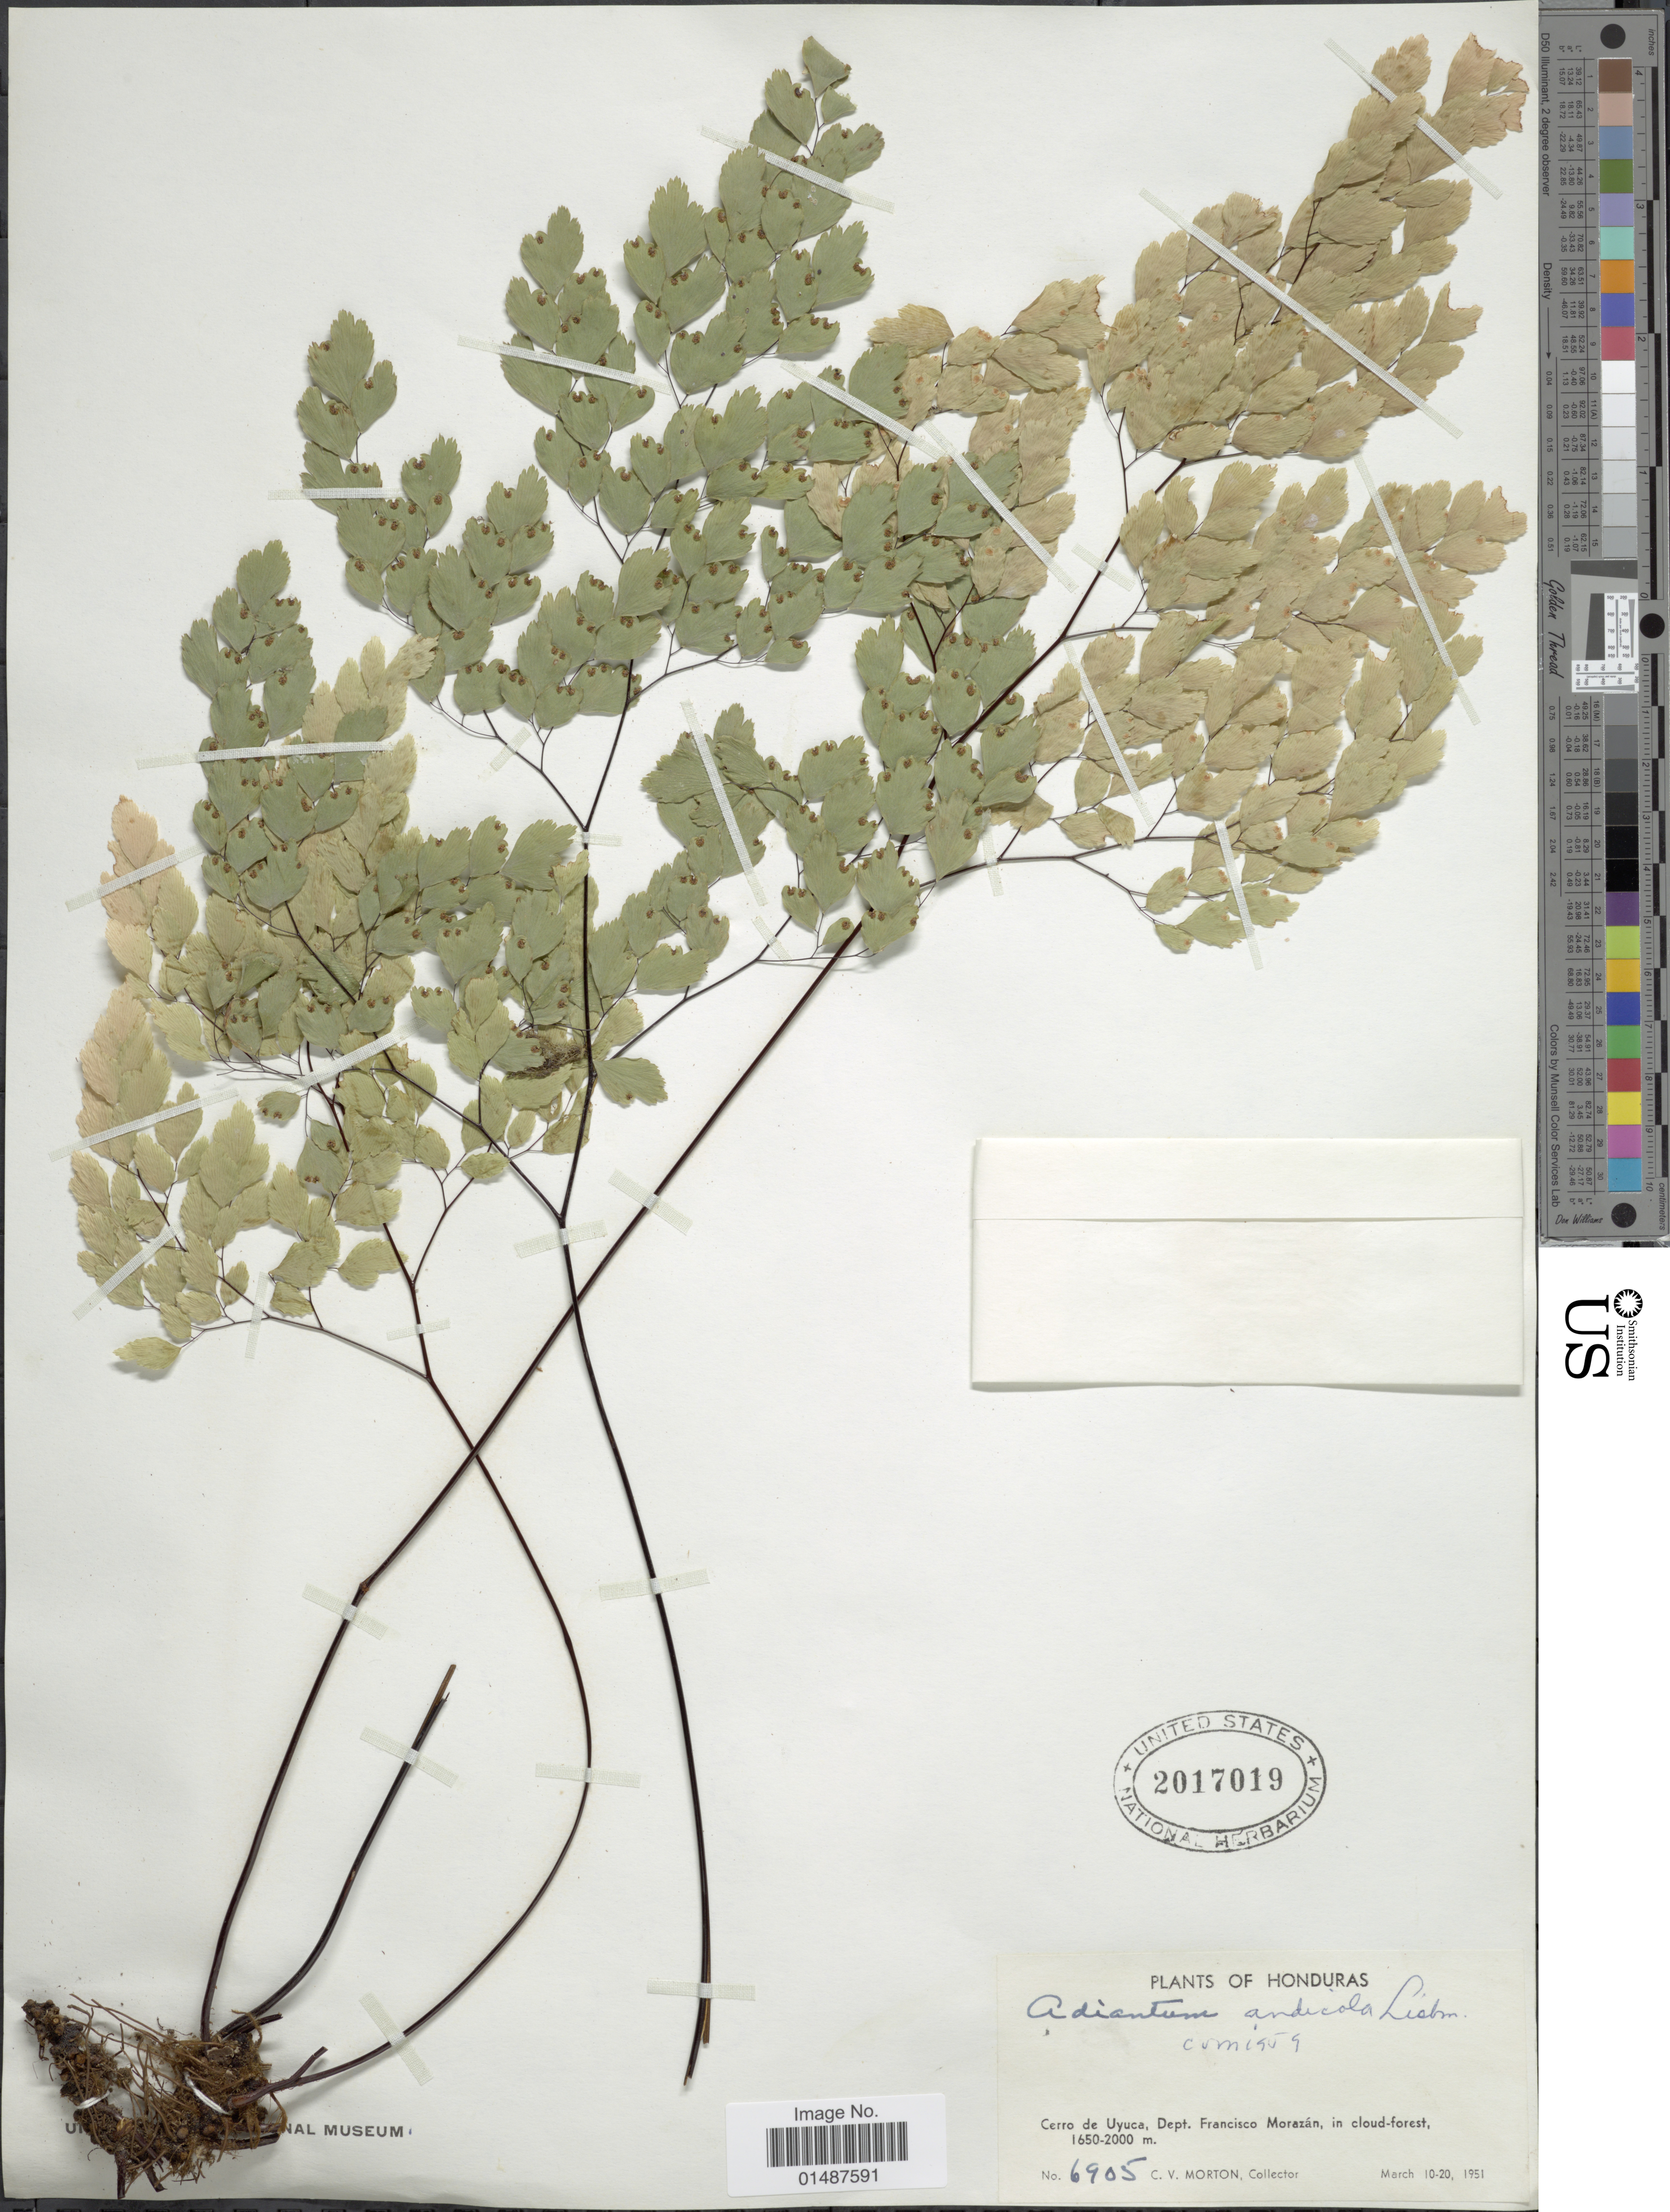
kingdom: Plantae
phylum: Tracheophyta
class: Polypodiopsida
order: Polypodiales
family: Pteridaceae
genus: Adiantum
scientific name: Adiantum andicola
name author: Liebm.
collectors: C. V. Morton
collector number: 6905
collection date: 1951-03-10/1951-03-20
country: Honduras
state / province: Fco. Morazán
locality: Cerro de Uyuca, in cloud-forest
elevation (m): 1650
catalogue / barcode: US 2017019